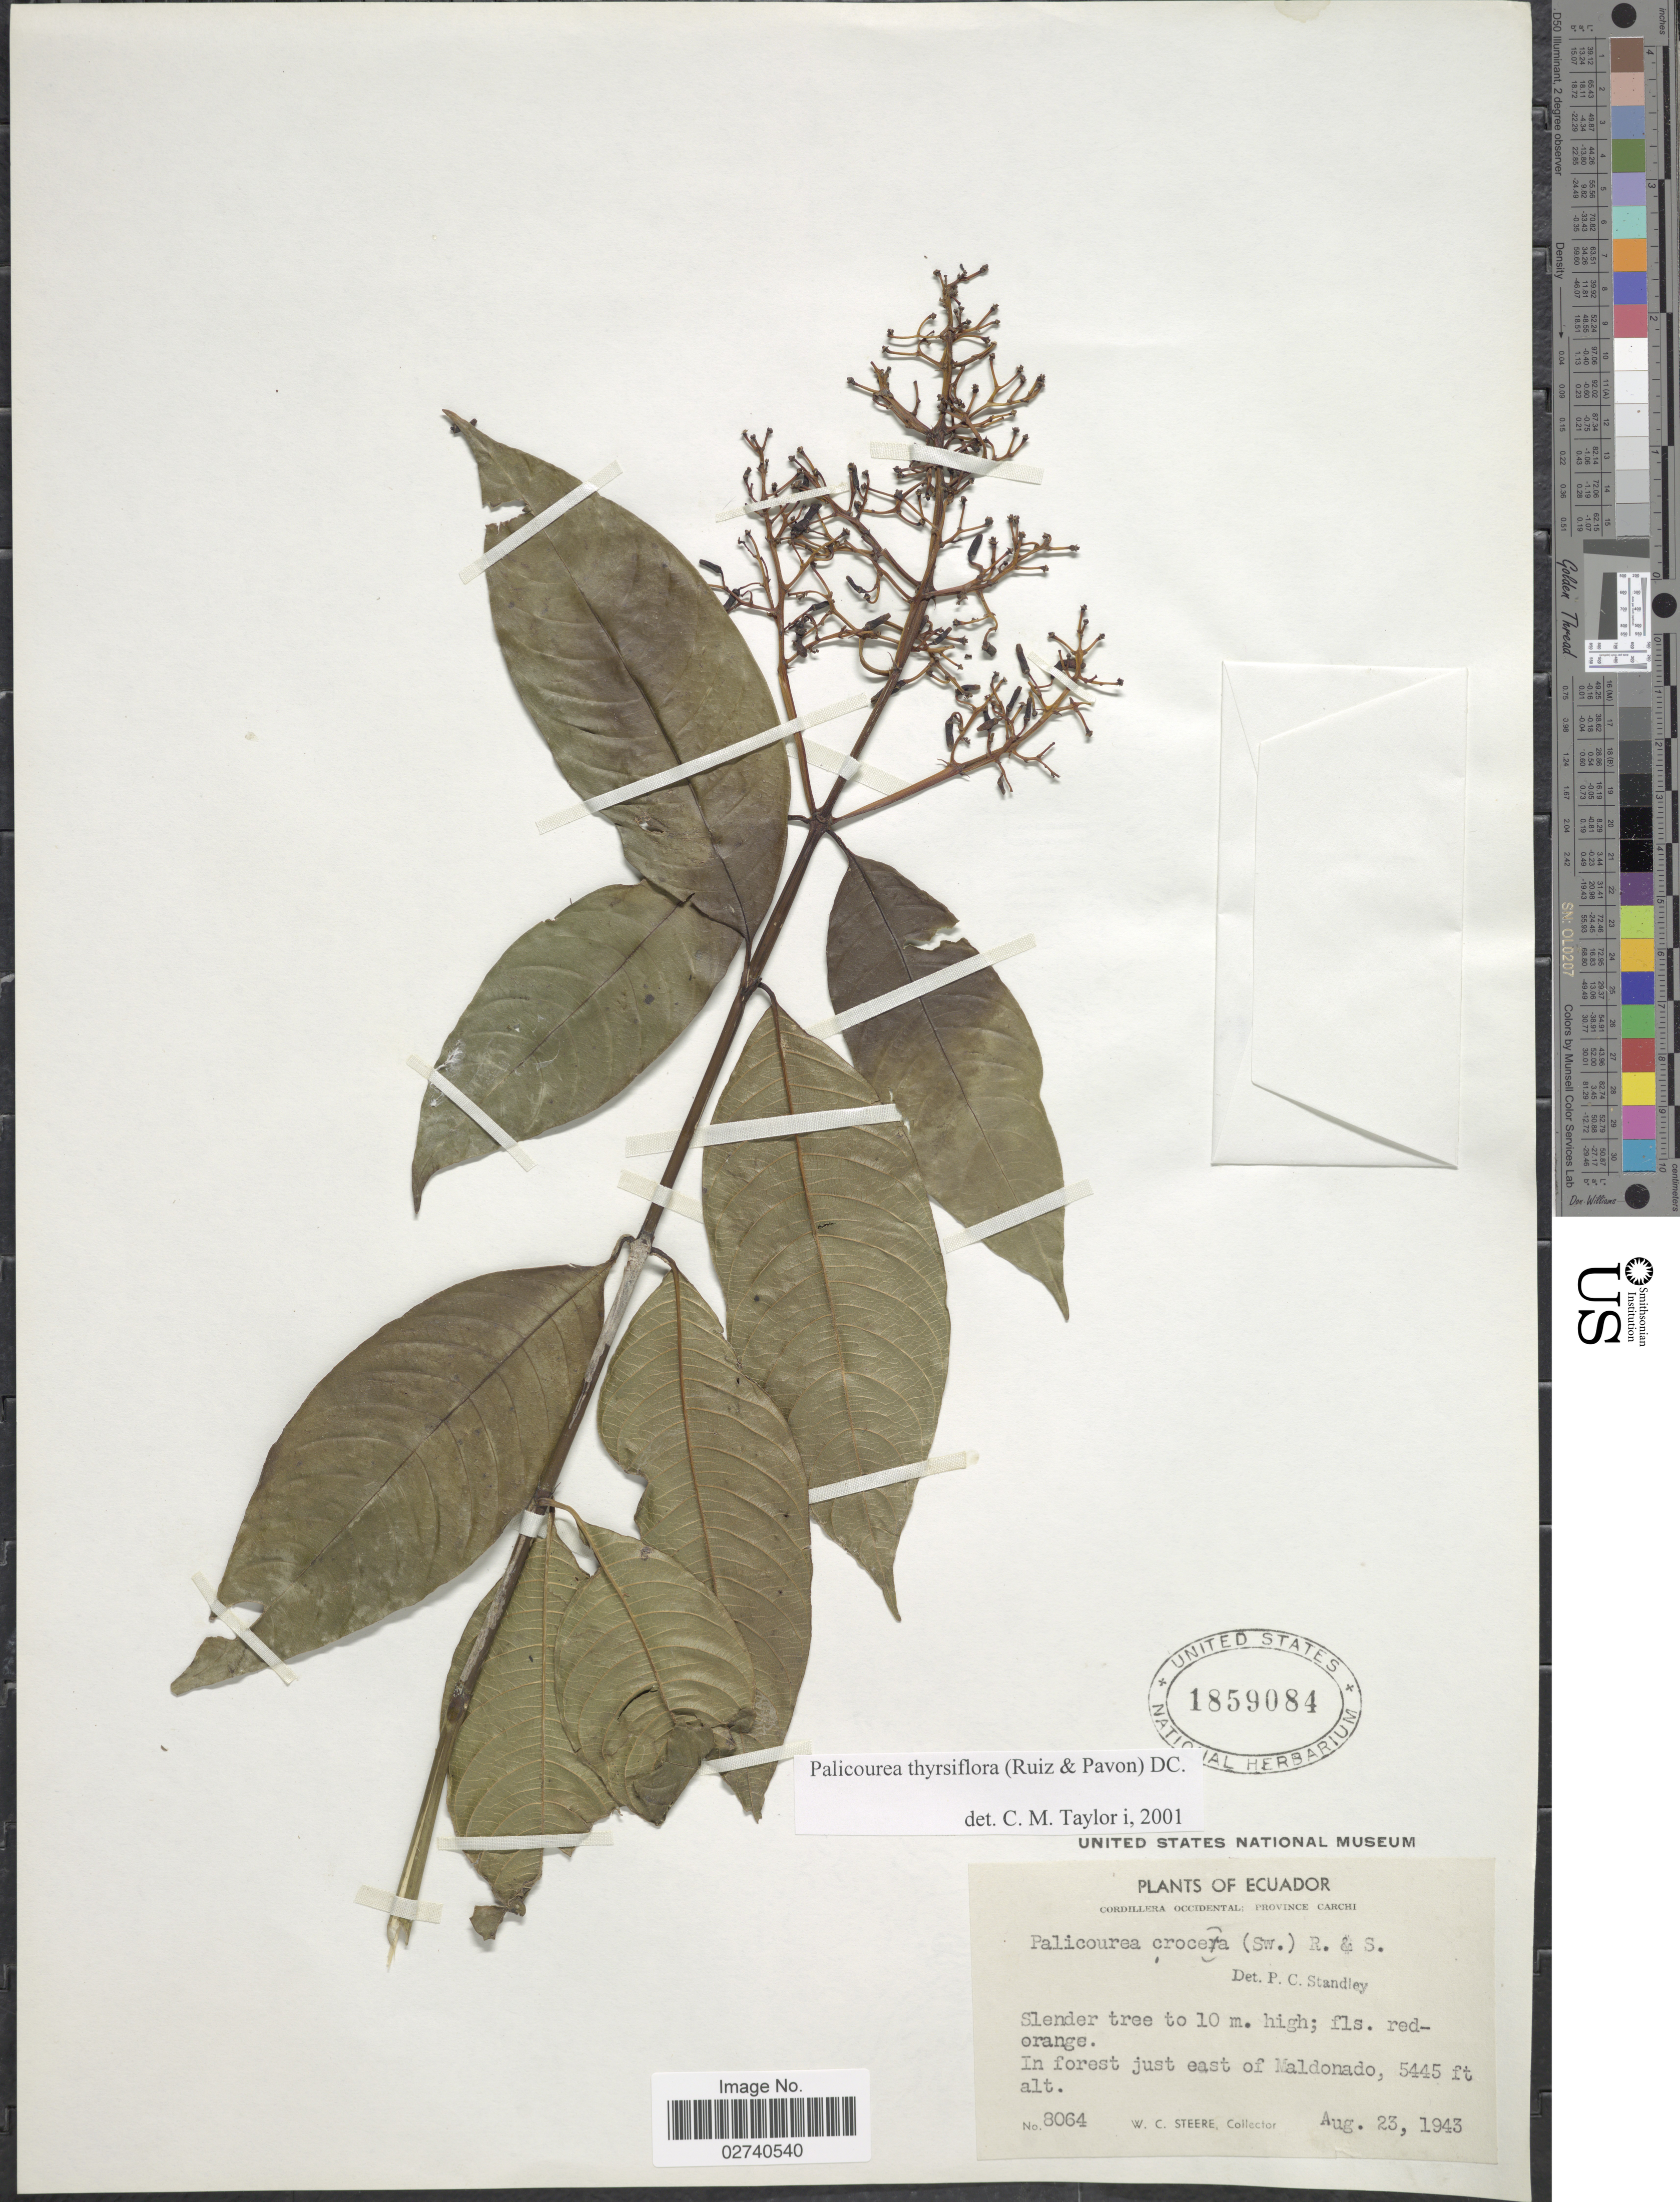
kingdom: Plantae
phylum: Tracheophyta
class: Magnoliopsida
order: Gentianales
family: Rubiaceae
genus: Palicourea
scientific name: Palicourea thyrsiflora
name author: (Ruiz & Pav.) DC.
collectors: W. C. Steere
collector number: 8064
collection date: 1943-08-23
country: Ecuador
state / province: Carchi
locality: Cordillera Occidental. In forest just east of Maldonado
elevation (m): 1660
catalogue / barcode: US 1859084